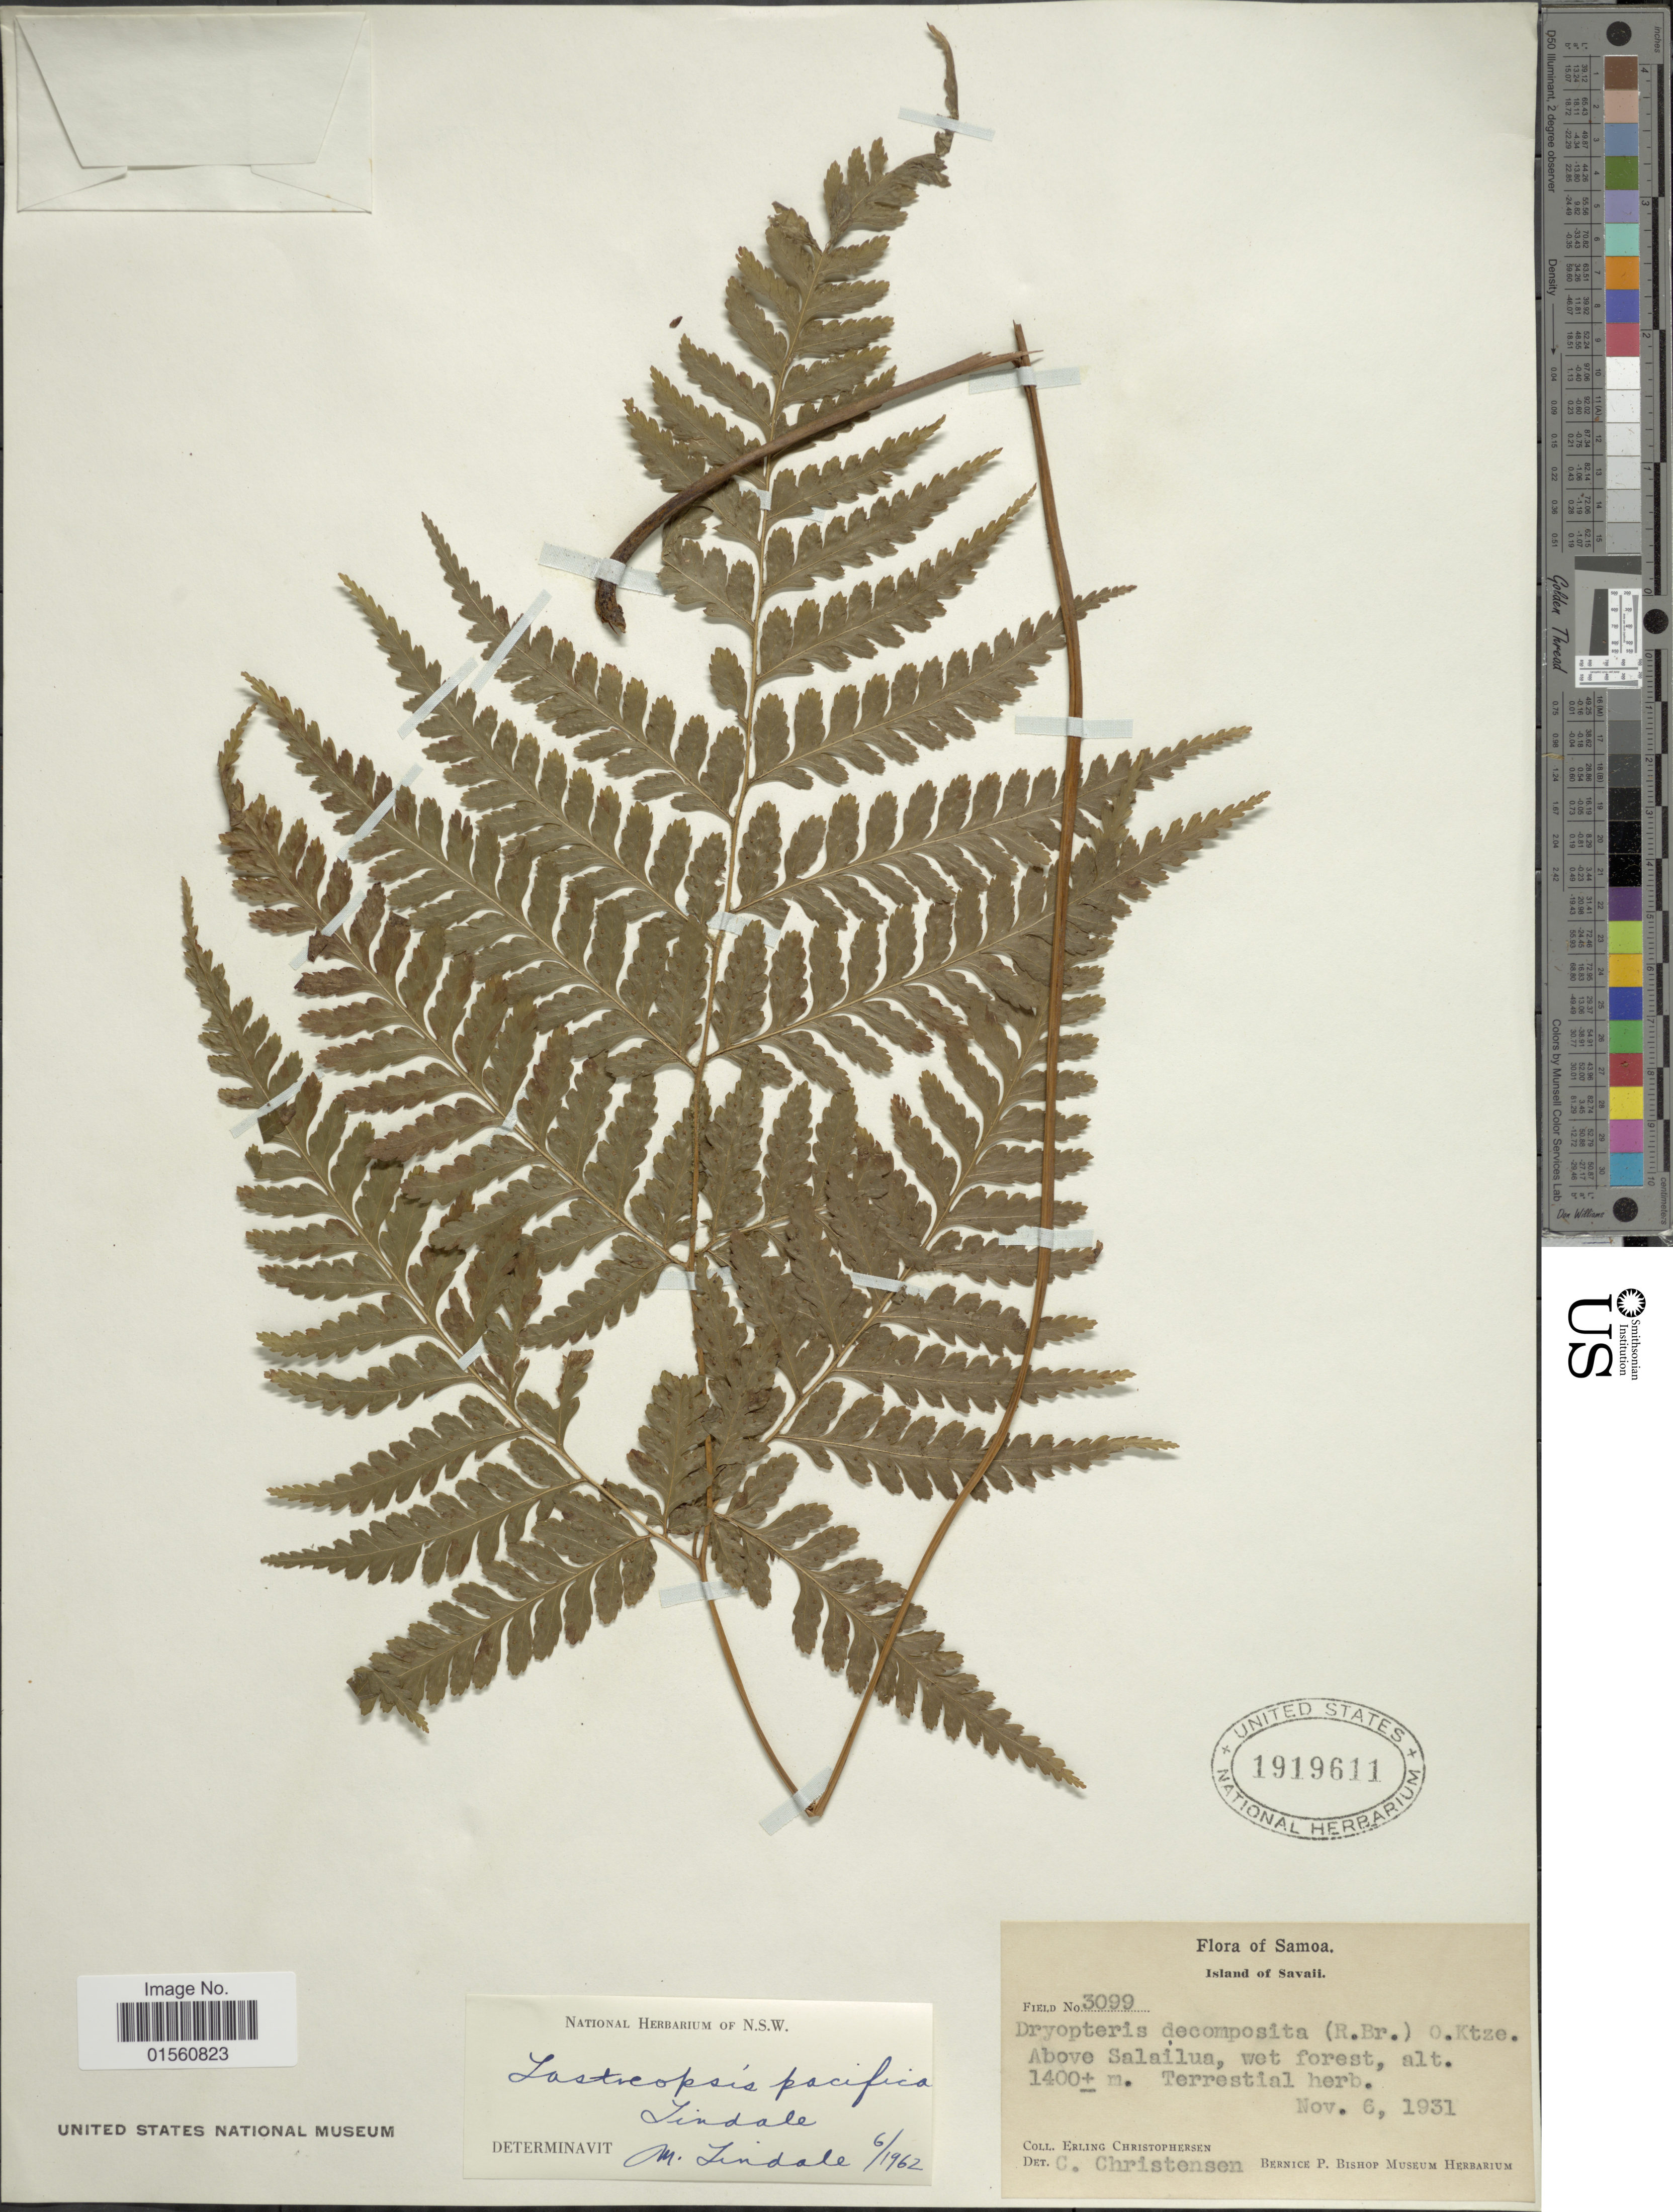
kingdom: Plantae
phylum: Tracheophyta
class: Polypodiopsida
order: Polypodiales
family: Dryopteridaceae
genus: Parapolystichum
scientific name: Parapolystichum pacificum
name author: (Tind.) J.J.S. Gardner & Nagalingum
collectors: E. Christophersen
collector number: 3099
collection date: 1931-11-06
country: Samoa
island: Savai'i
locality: Samoa, Island of Savaii, Above Salailua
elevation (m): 1400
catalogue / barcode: US 1919611